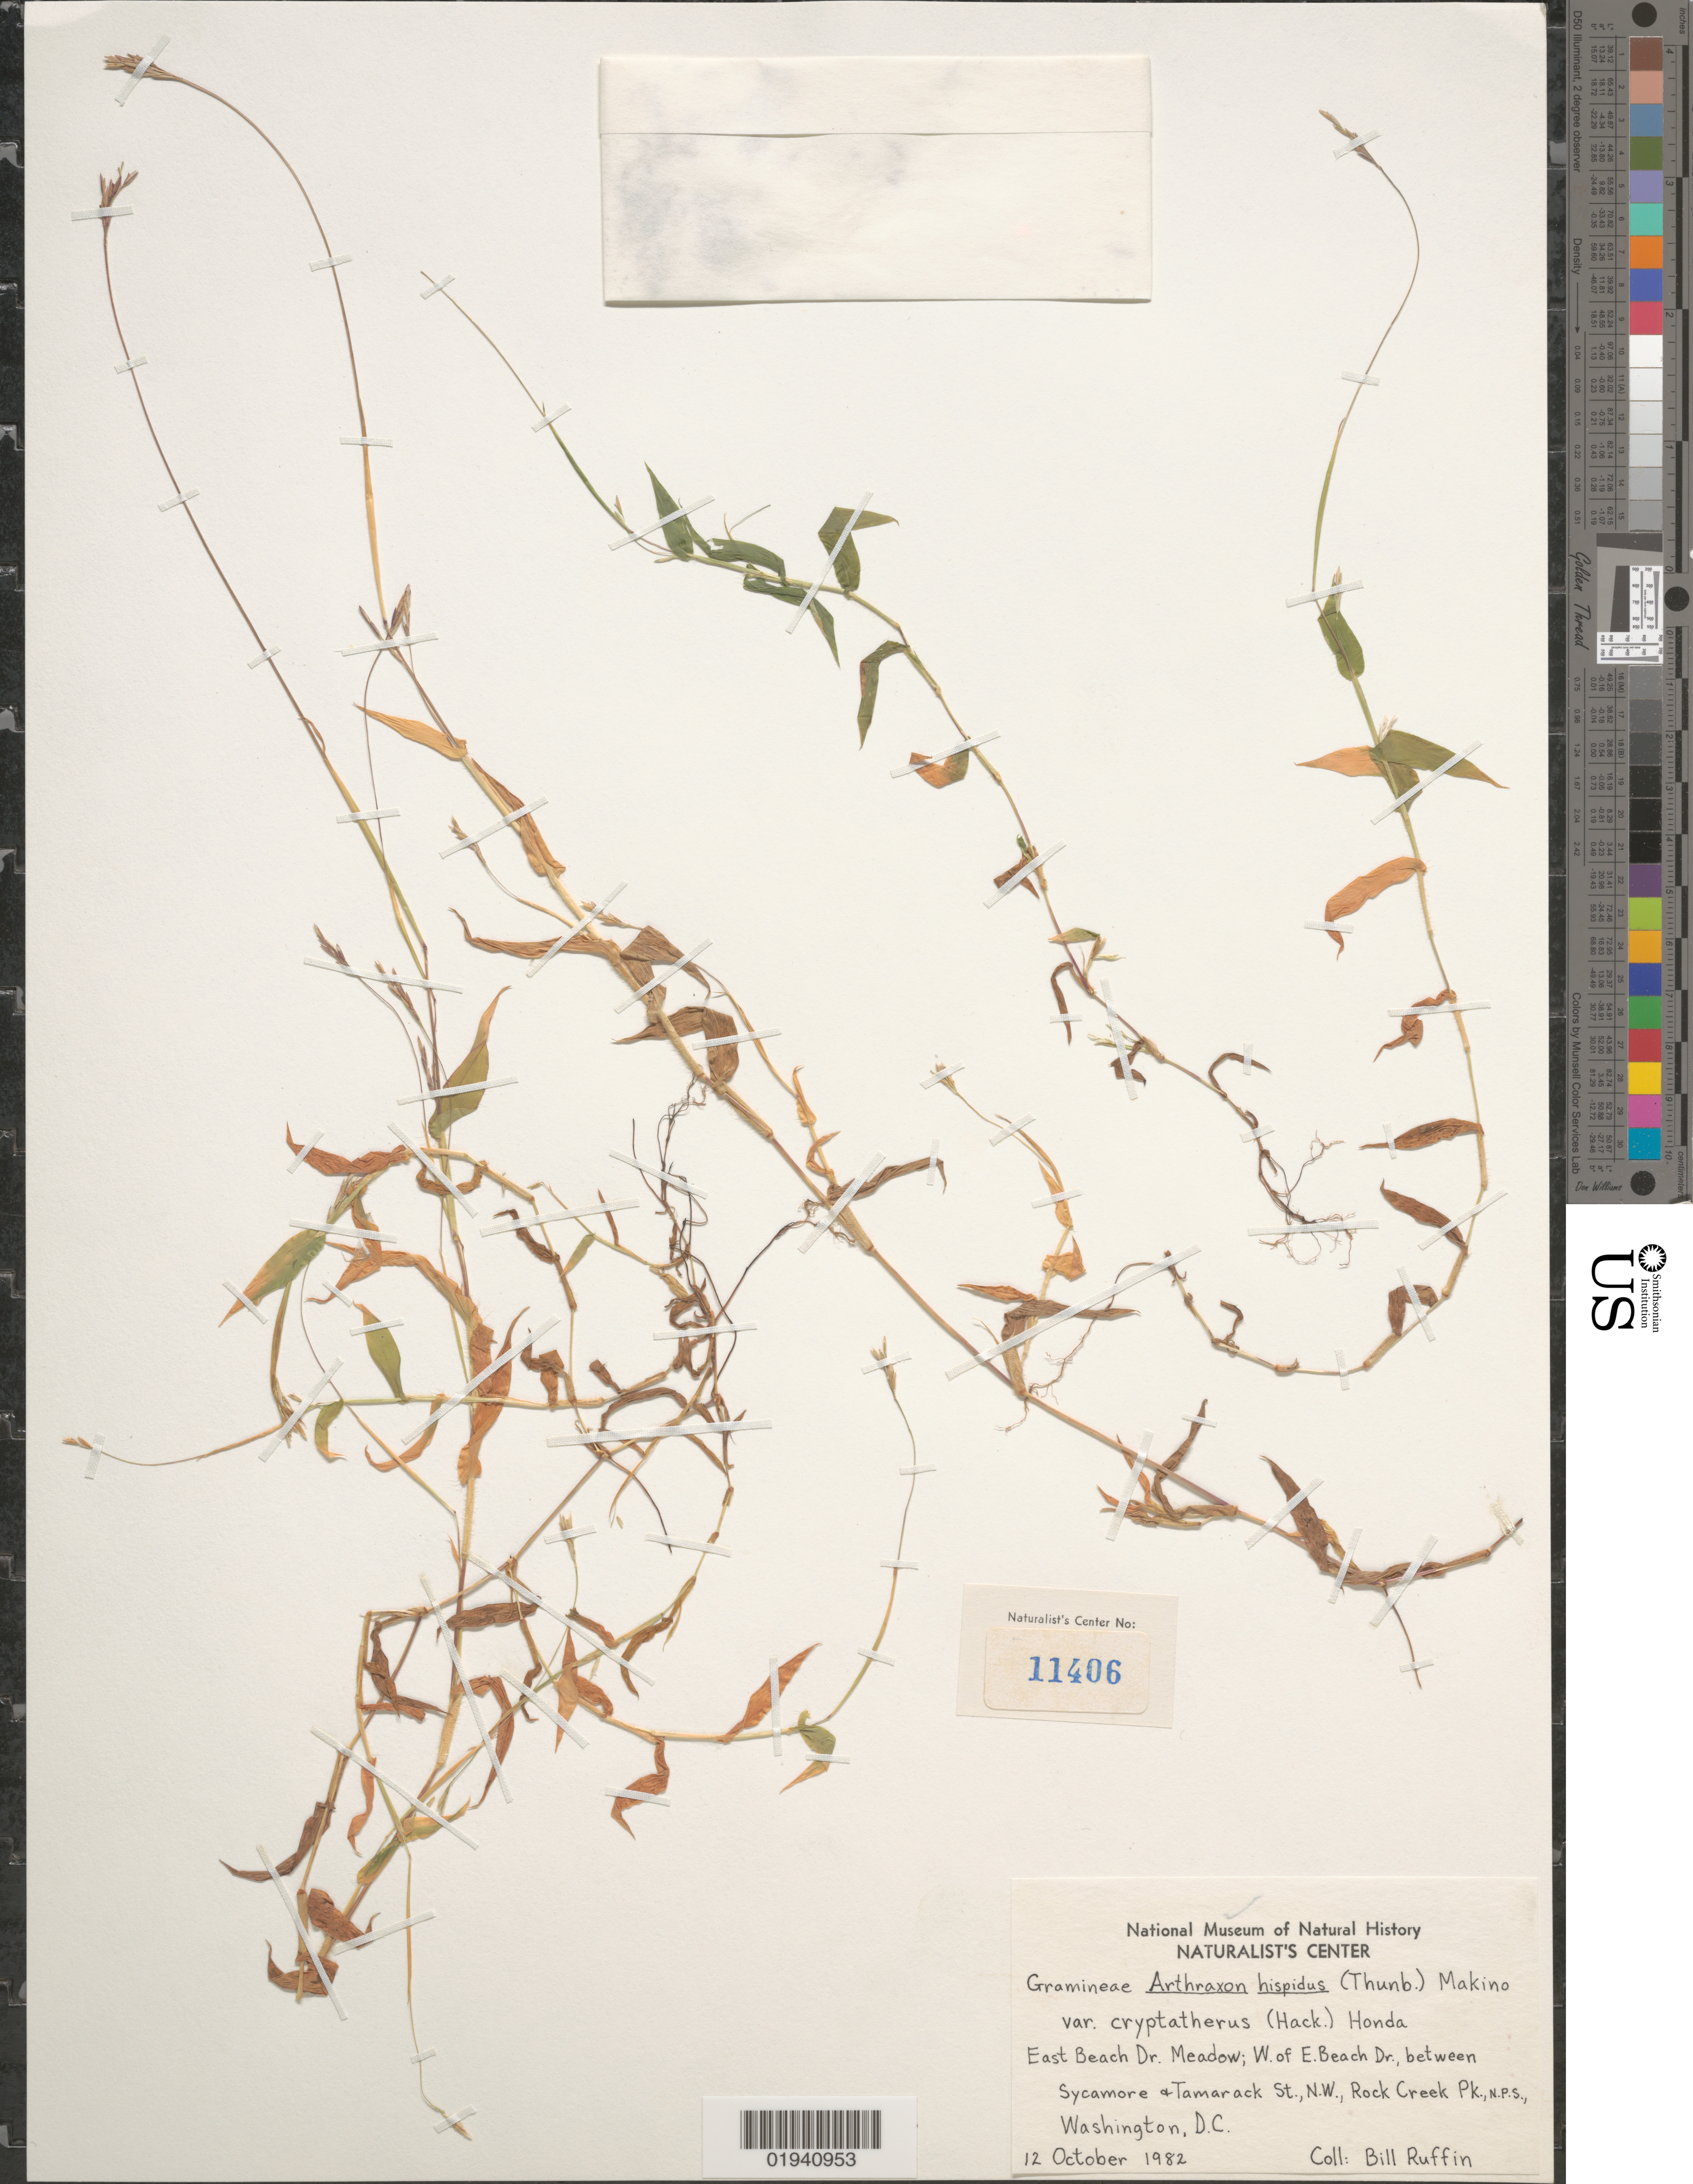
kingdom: Plantae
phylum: Tracheophyta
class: Liliopsida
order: Poales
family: Poaceae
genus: Arthraxon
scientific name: Arthraxon hispidus var. cryptatherus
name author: (Hack.) Honda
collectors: B. Ruffin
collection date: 1982-10-12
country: United States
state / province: District of Columbia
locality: E. Beach Dr. Meadow; W. of E. Beach Dr., between Sycamore and Tamarack St., N.W., Rock Creek Park, N.P.S.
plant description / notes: Naturalist's Center #11406; Specimens returned from Naturalist Center